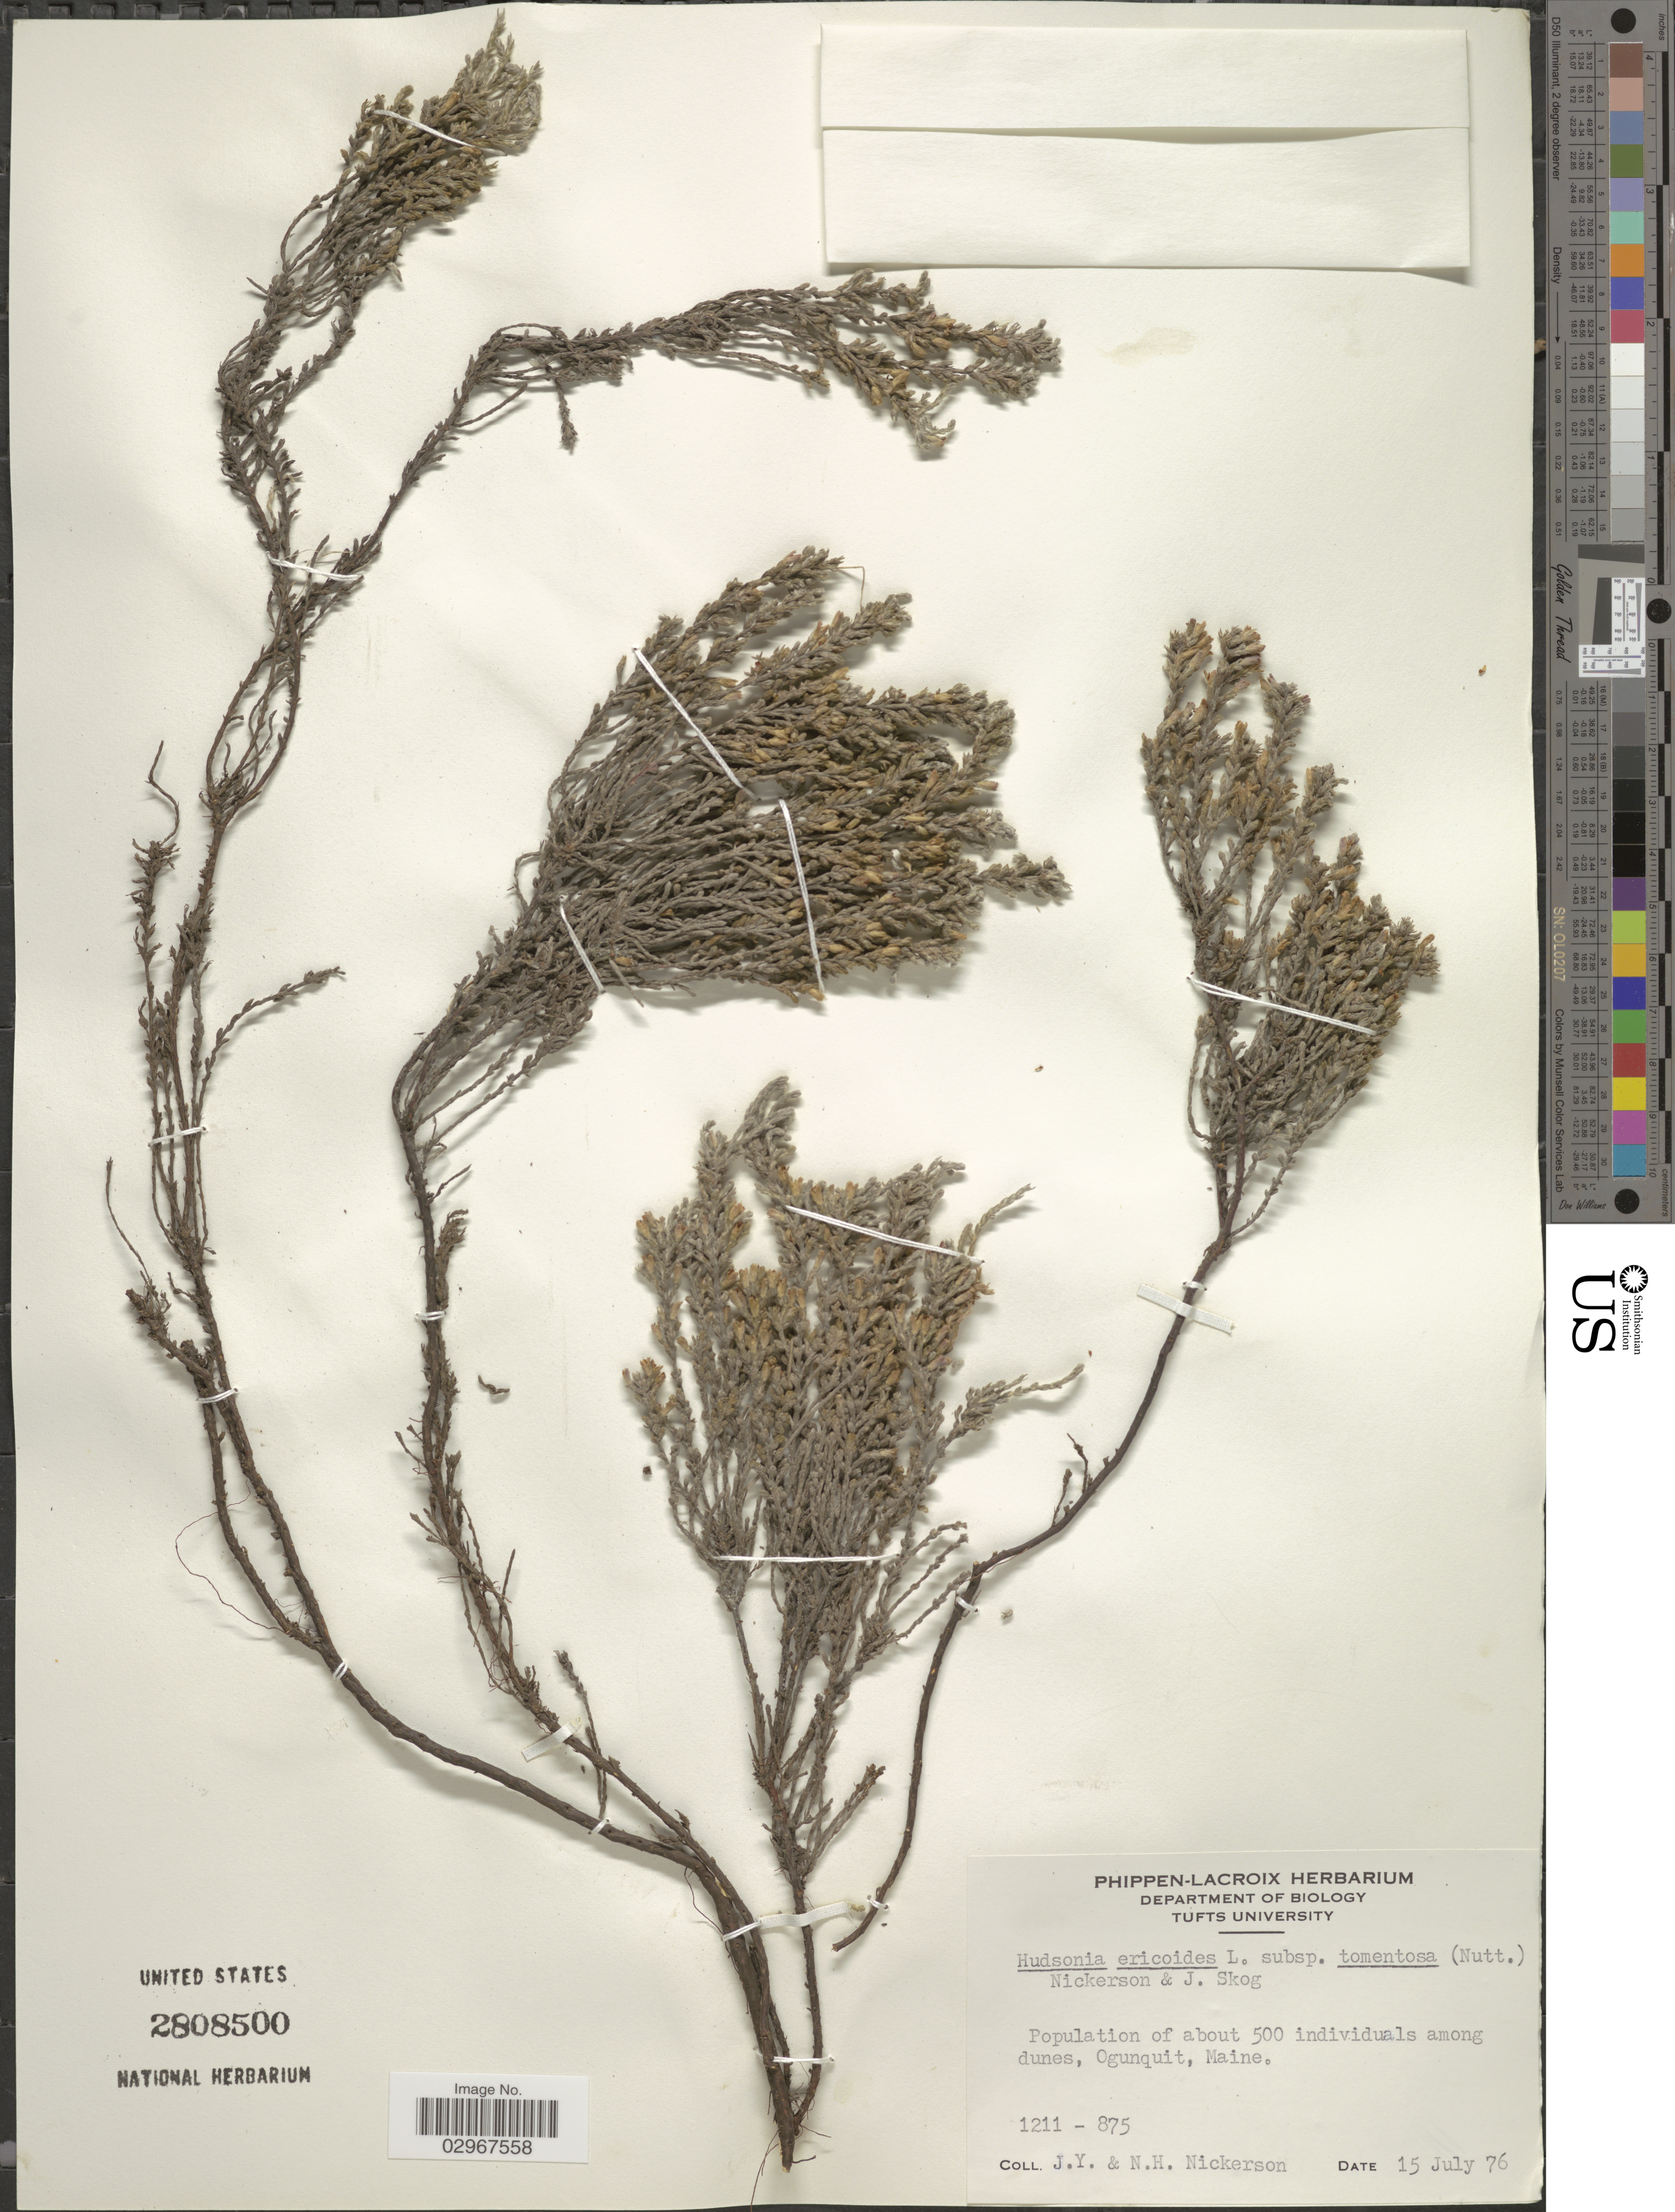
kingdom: Plantae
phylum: Tracheophyta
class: Magnoliopsida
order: Malvales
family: Cistaceae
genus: Hudsonia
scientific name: Hudsonia tomentosa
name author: Nutt.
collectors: J. Nickerson & N. Nickerson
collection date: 1976-07-15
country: United States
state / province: Maine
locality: Ogunquit.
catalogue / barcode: US 2808500